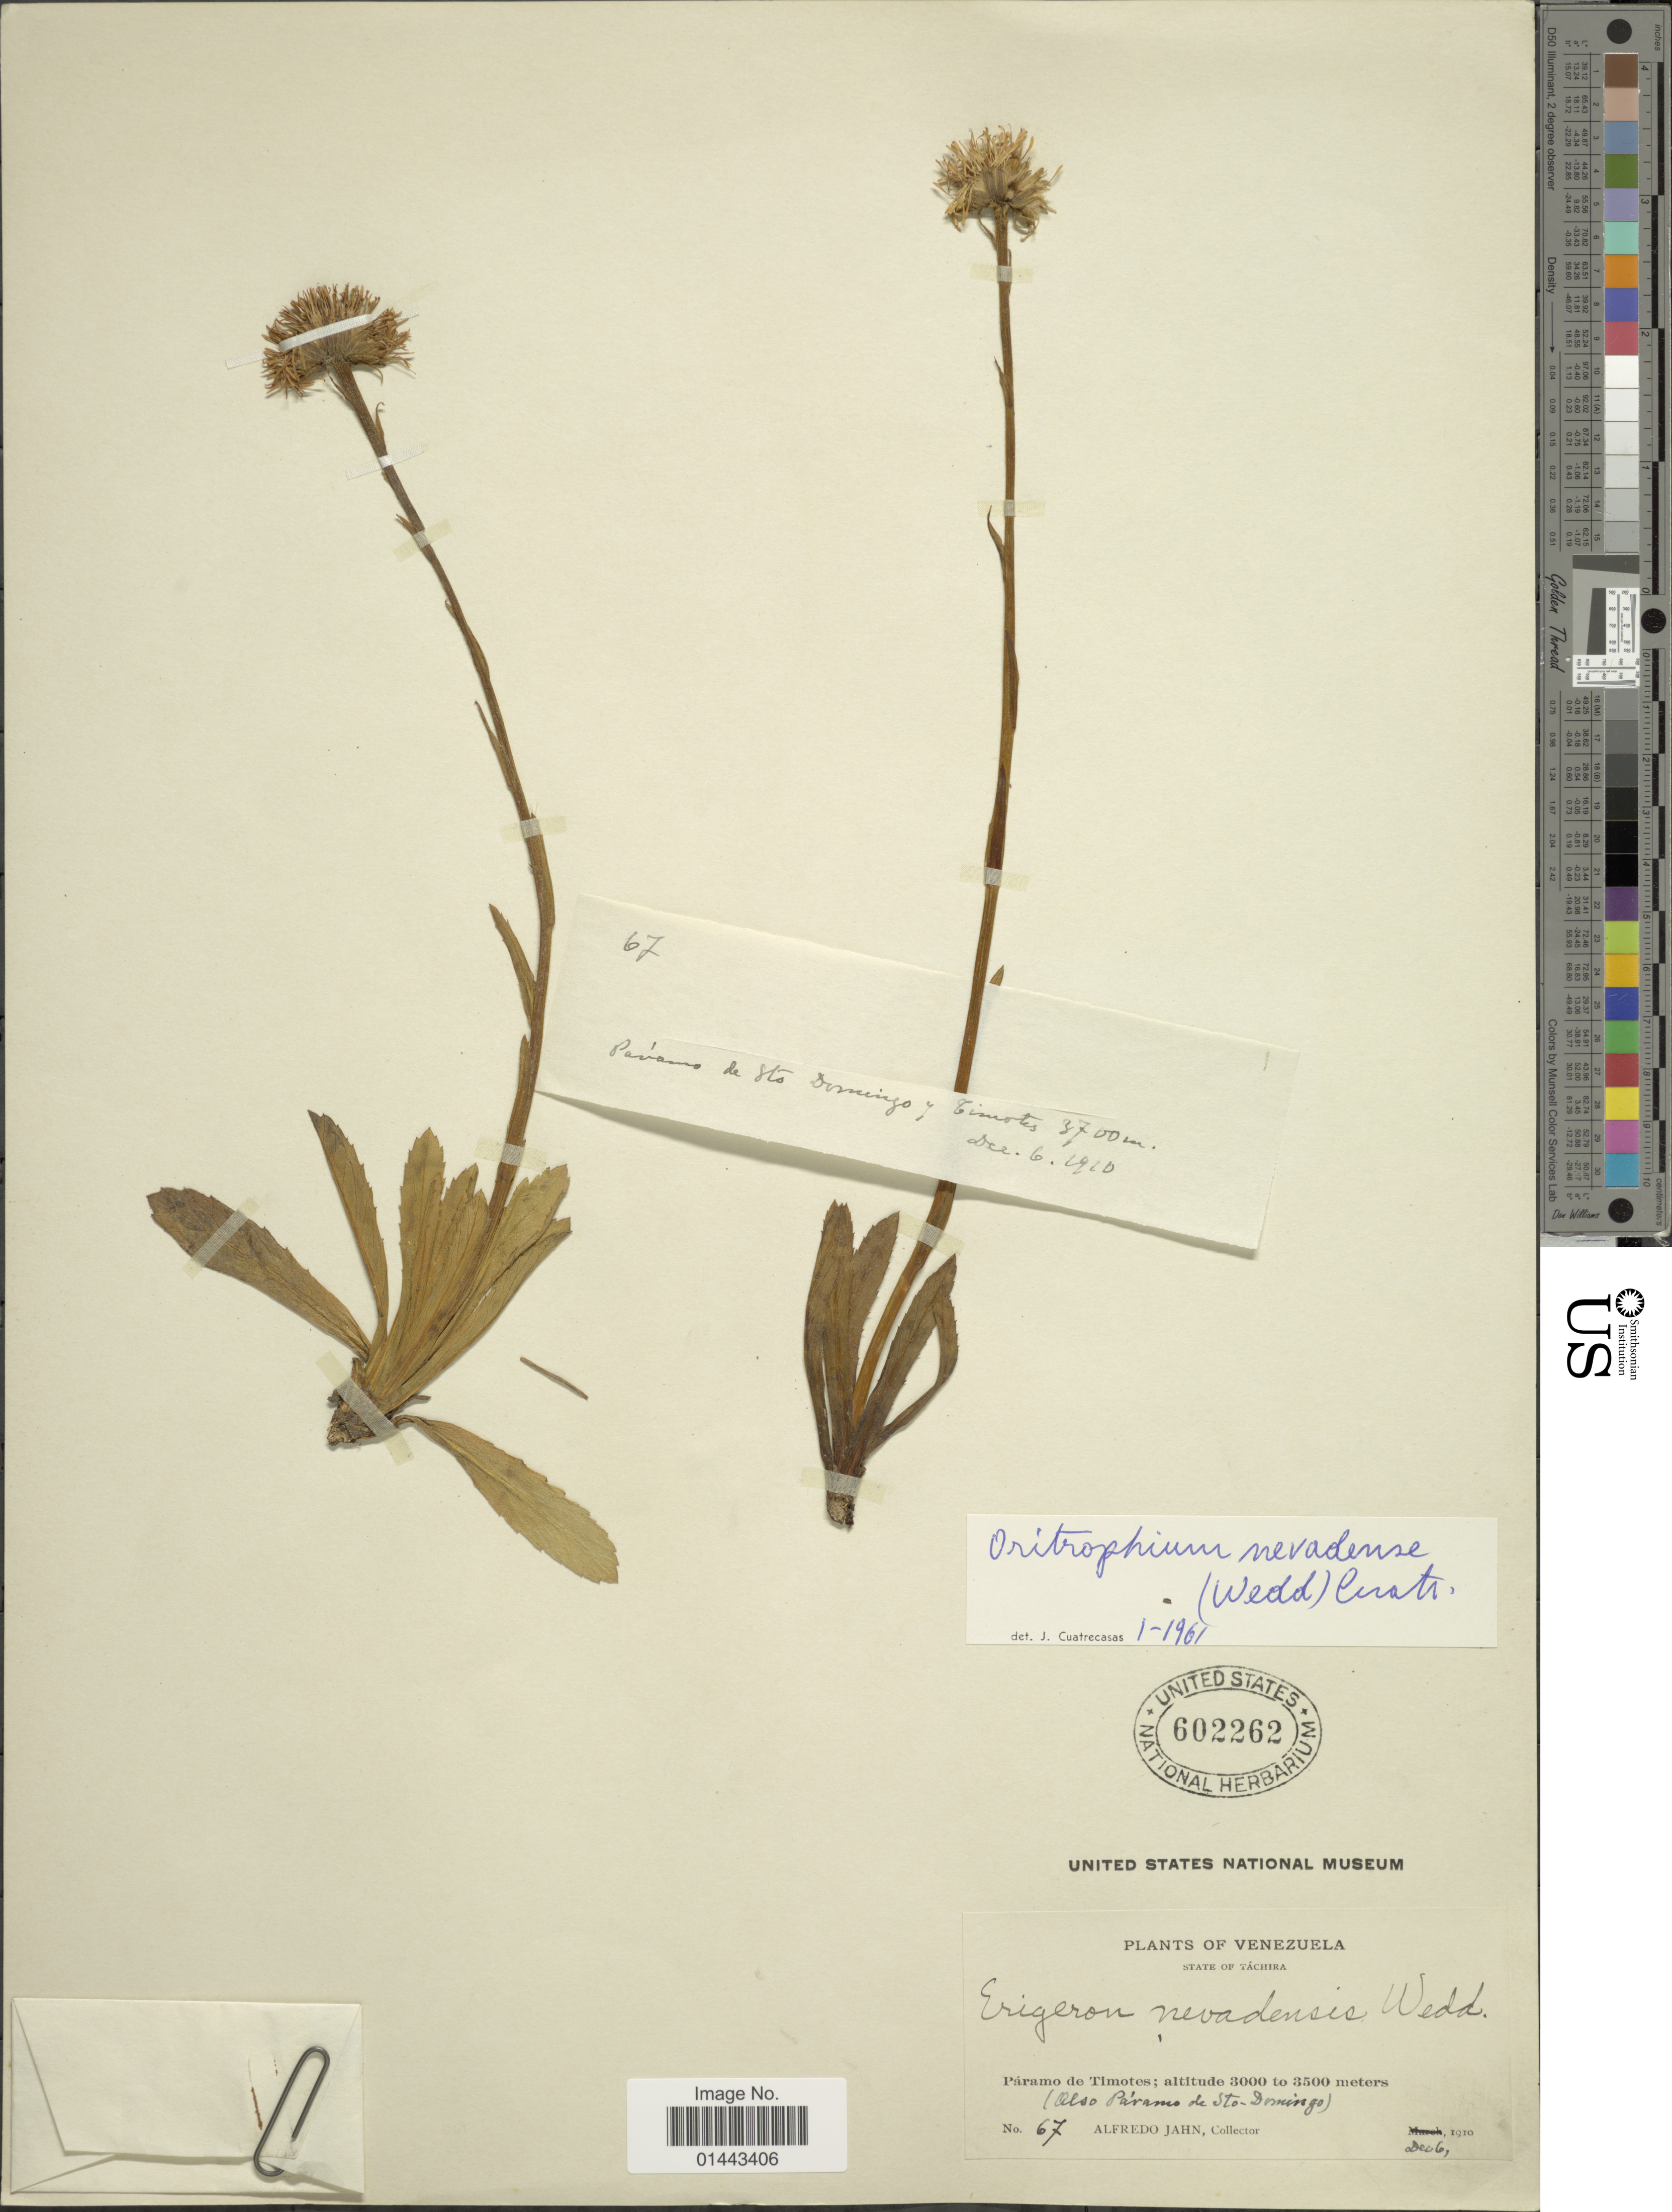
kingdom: Plantae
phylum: Tracheophyta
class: Magnoliopsida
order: Asterales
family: Asteraceae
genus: Oritrophium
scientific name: Oritrophium nevadense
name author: (Wedd.) Cuatrec.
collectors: A. Jahn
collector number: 67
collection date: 1910-12-06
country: Venezuela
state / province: Tachira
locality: Paramo de Timotes (also Paramo de Sto-Domingo).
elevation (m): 3000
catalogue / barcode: US 602262